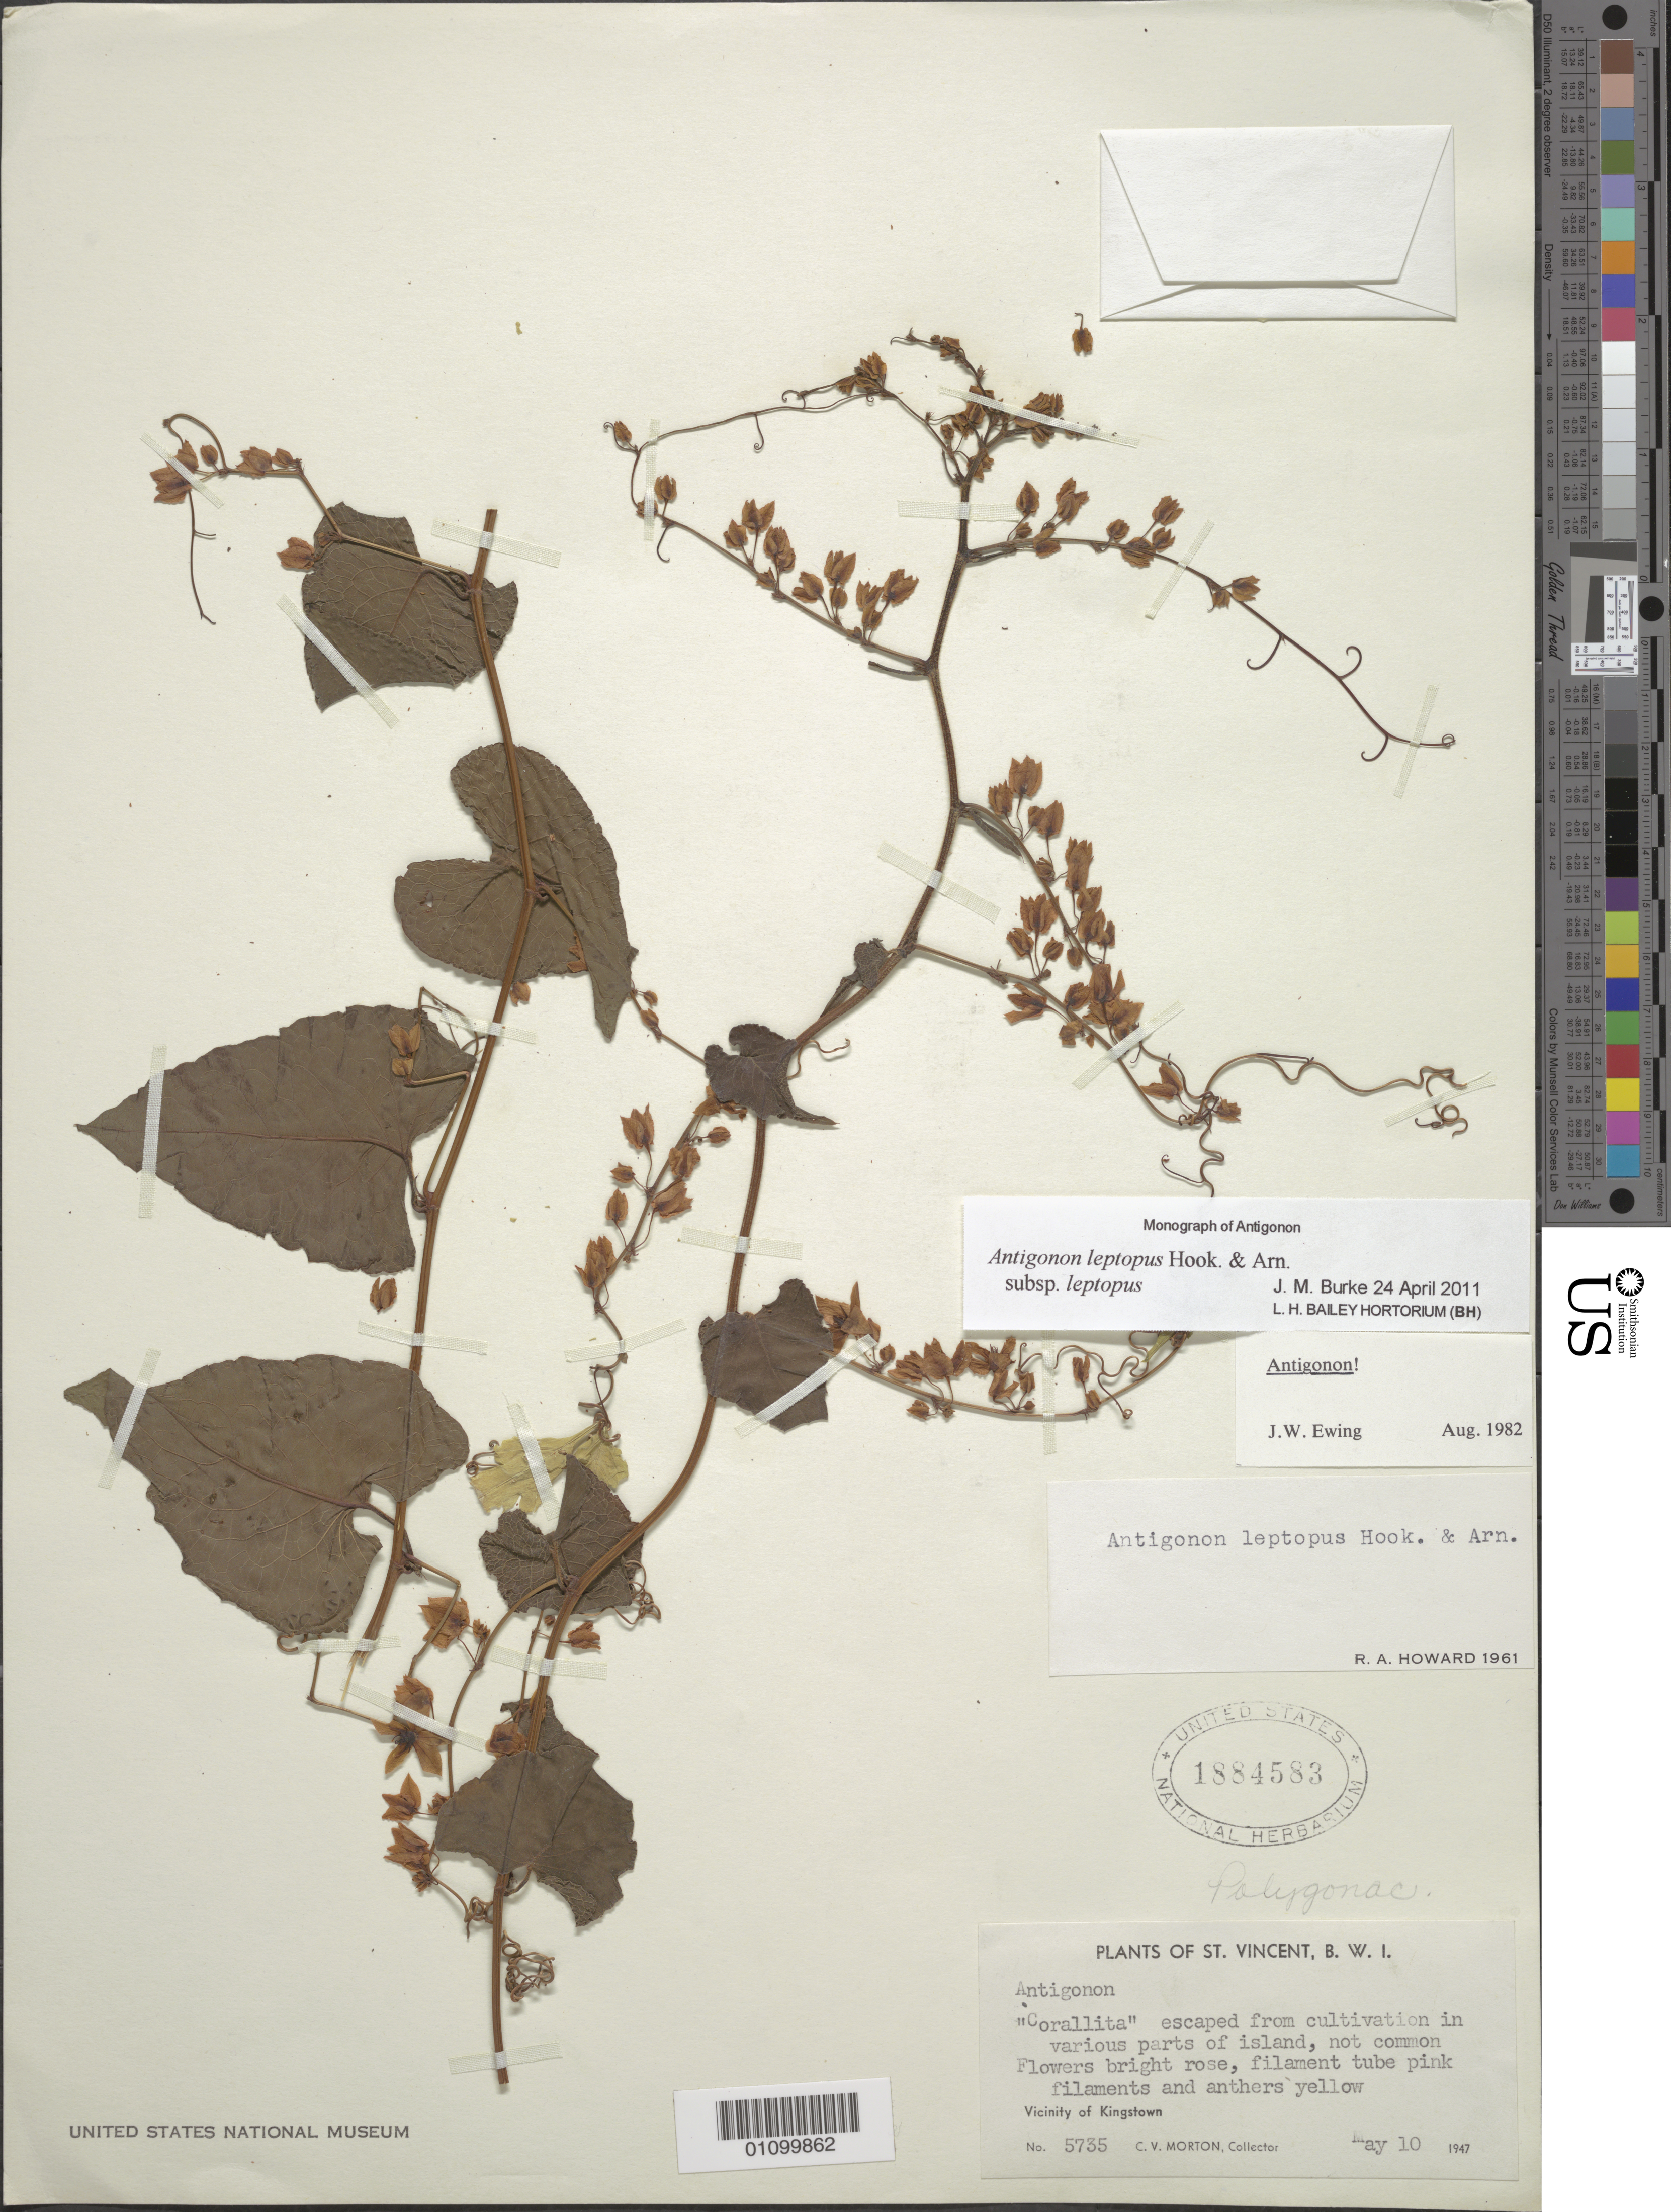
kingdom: Plantae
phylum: Tracheophyta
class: Magnoliopsida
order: Caryophyllales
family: Polygonaceae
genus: Antigonon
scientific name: Antigonon leptopus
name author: Hook. & Arn.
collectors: C. V. Morton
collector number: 5735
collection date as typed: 10 May 1947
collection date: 1947-05-10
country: St. Vincent - Grenadines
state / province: Saint George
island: St. Vincent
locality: Vicinity of Kingstown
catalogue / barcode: US 1884583